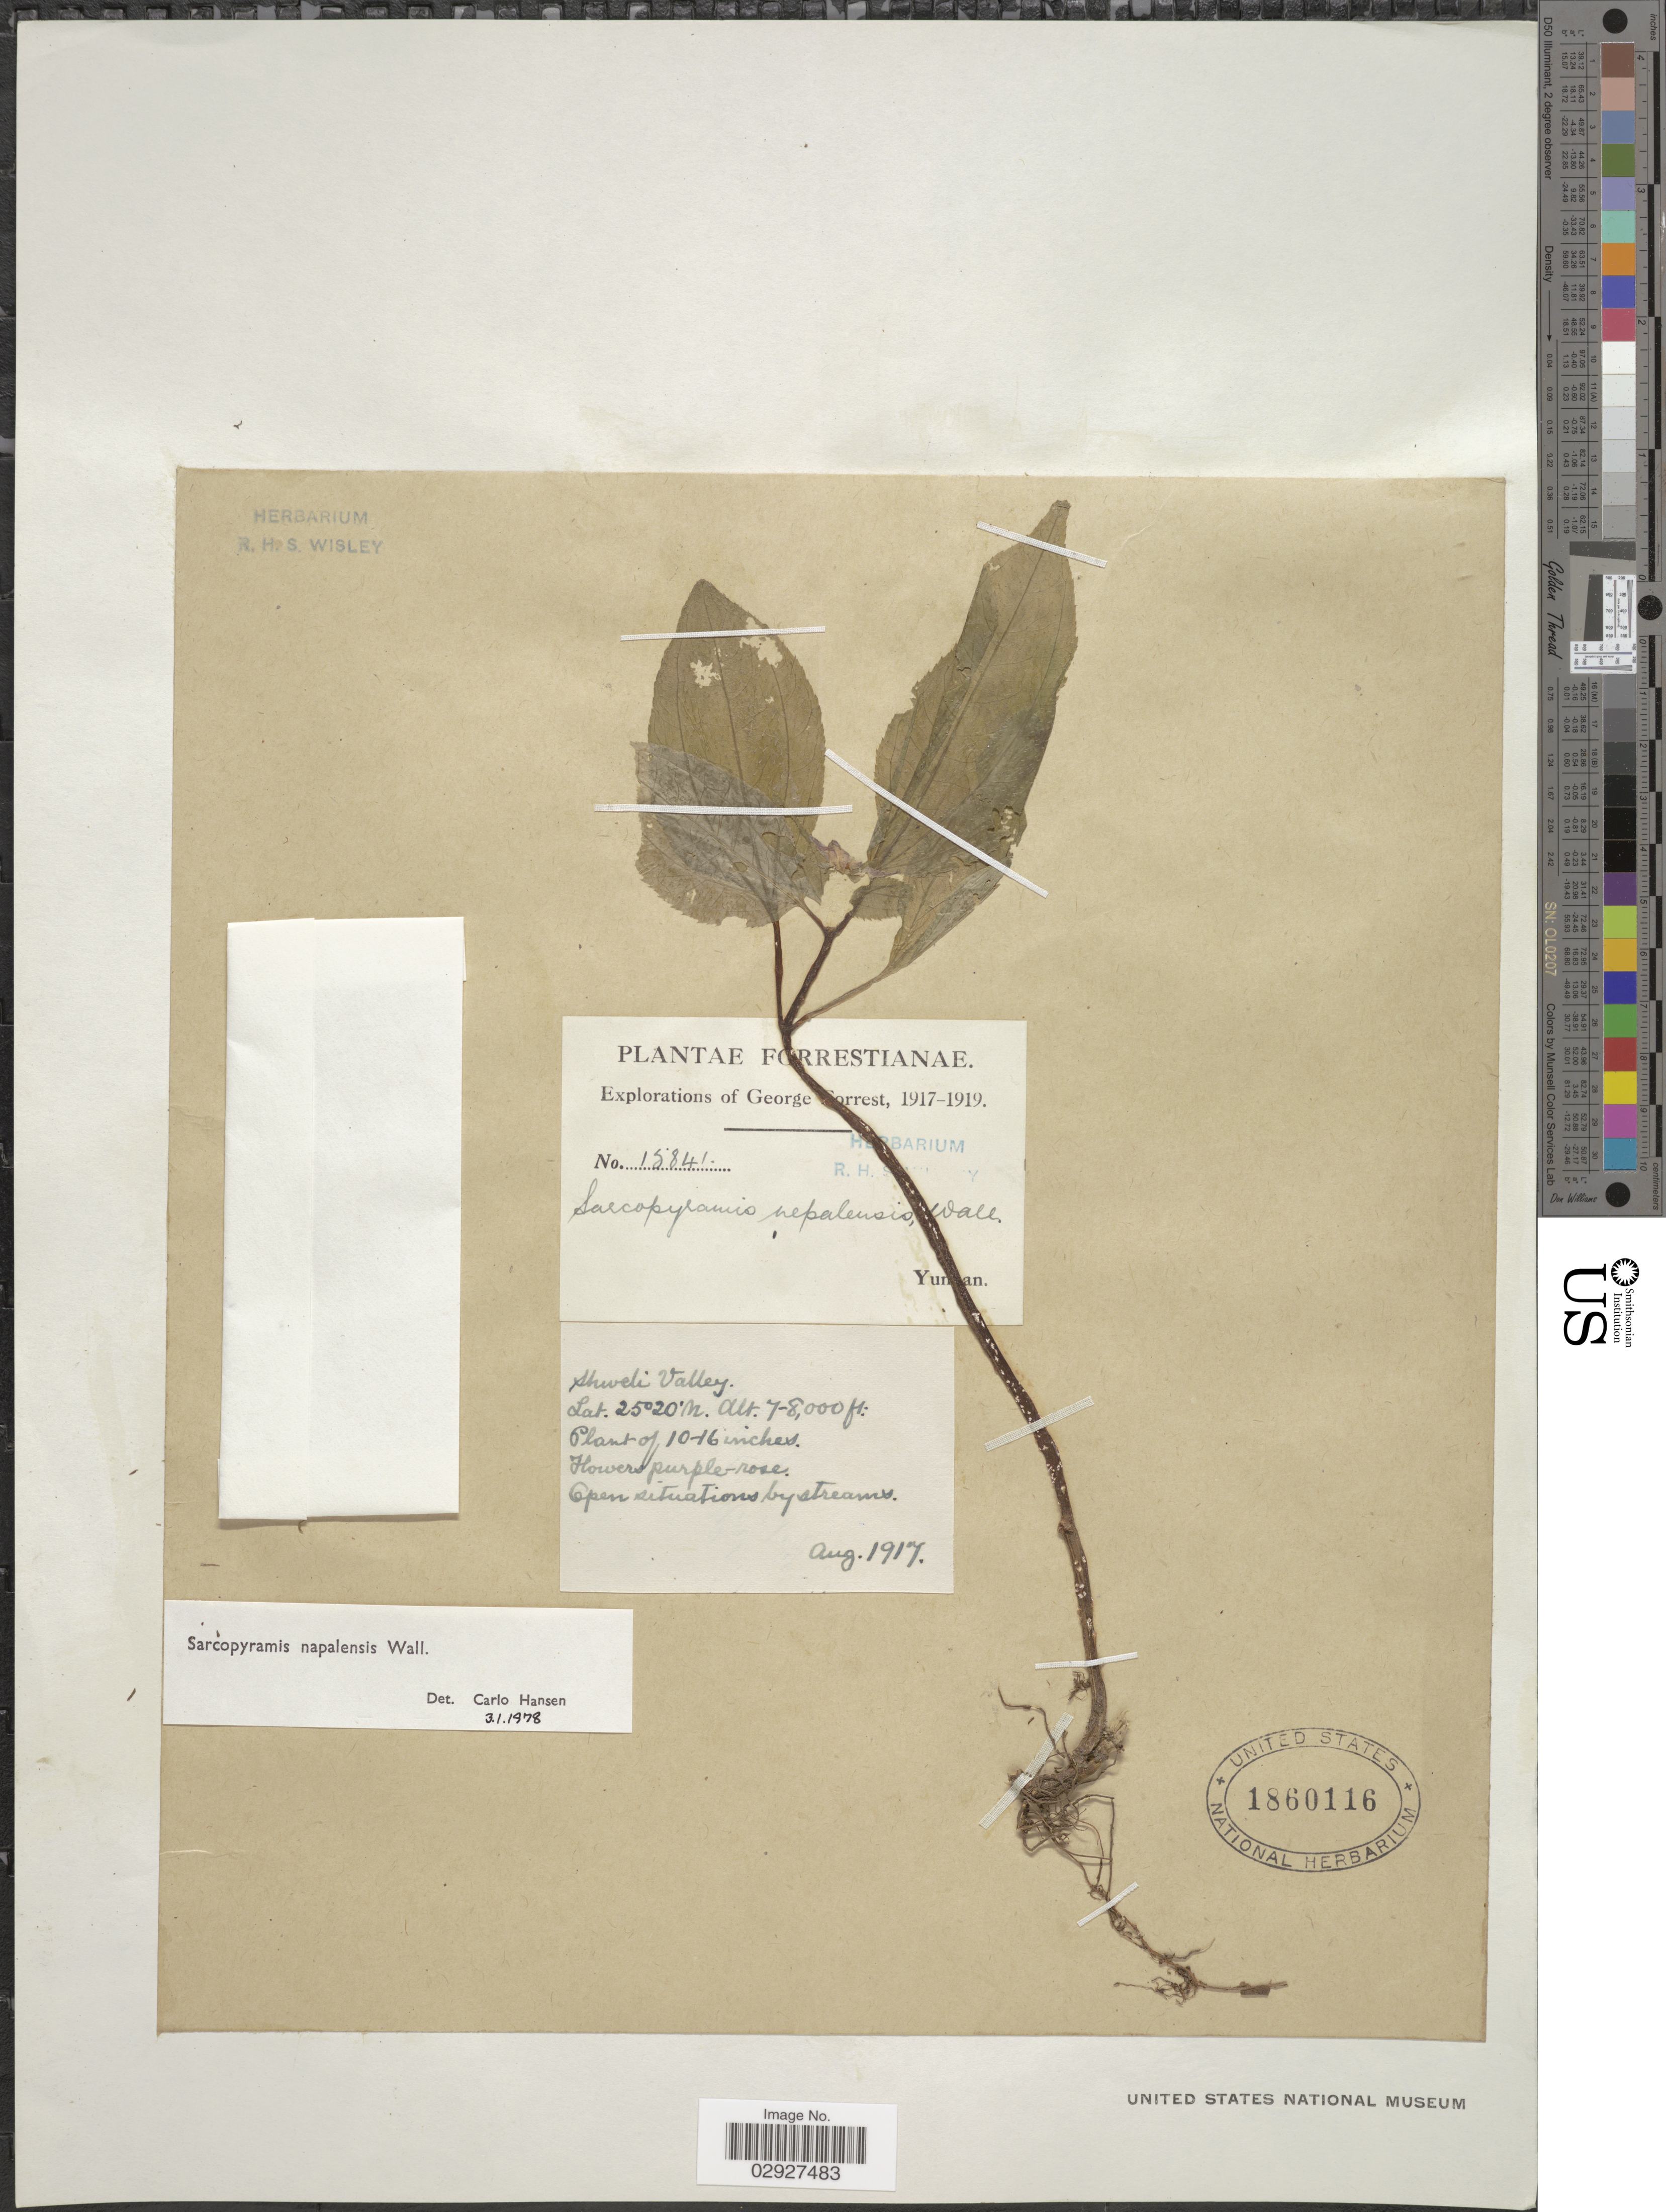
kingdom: Plantae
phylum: Tracheophyta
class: Magnoliopsida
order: Myrtales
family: Melastomataceae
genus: Sarcopyramis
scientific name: Sarcopyramis napalensis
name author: Wall.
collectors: G. Forrest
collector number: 15841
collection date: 1917-08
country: China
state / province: Yunnan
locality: Shweli Valley.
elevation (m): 2134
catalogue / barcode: US 1860116